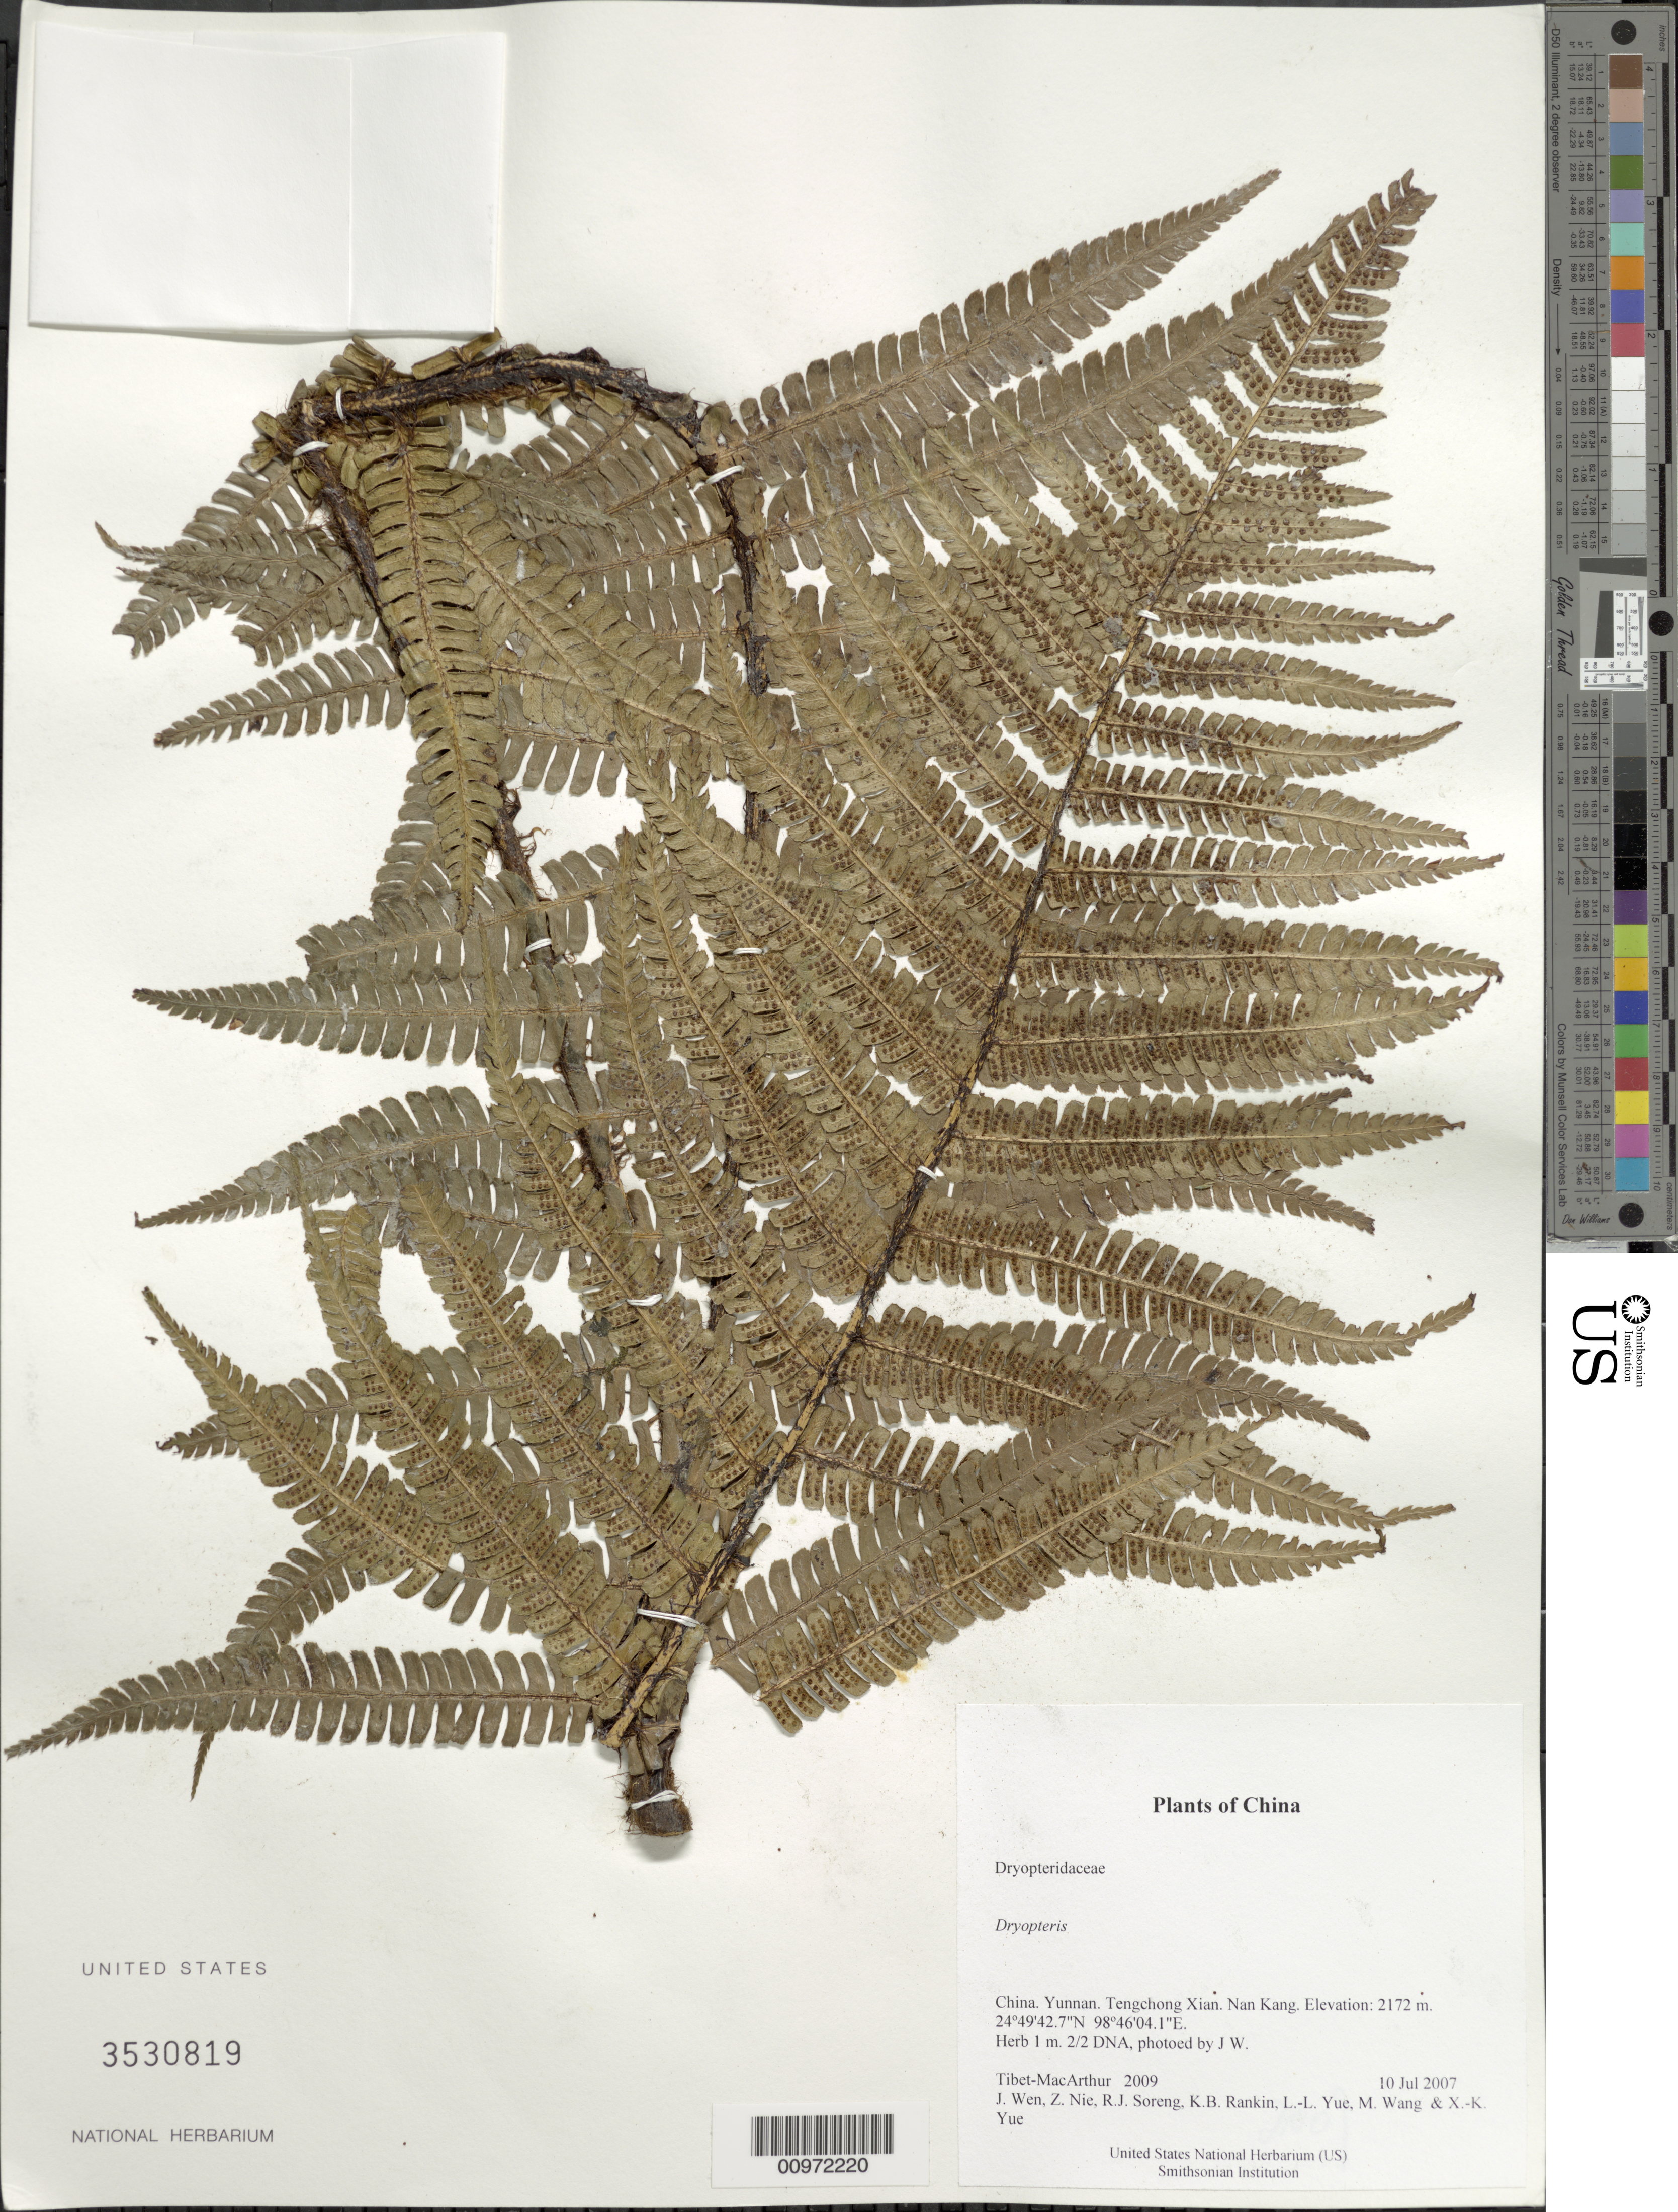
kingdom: Plantae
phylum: Tracheophyta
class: Polypodiopsida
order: Polypodiales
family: Dryopteridaceae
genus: Dryopteris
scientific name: Dryopteris sp.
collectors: Tibet-MacArthur, J. Wen, Z. Nie, R. J. Soreng, K. Rankin, L. Yue, M. Wang & X. Yue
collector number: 2009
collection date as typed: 10 Jul 2007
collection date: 2007-07-10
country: China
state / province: Yunnan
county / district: Tengchong Xian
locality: Nan Kang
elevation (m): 2172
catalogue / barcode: US 3530819